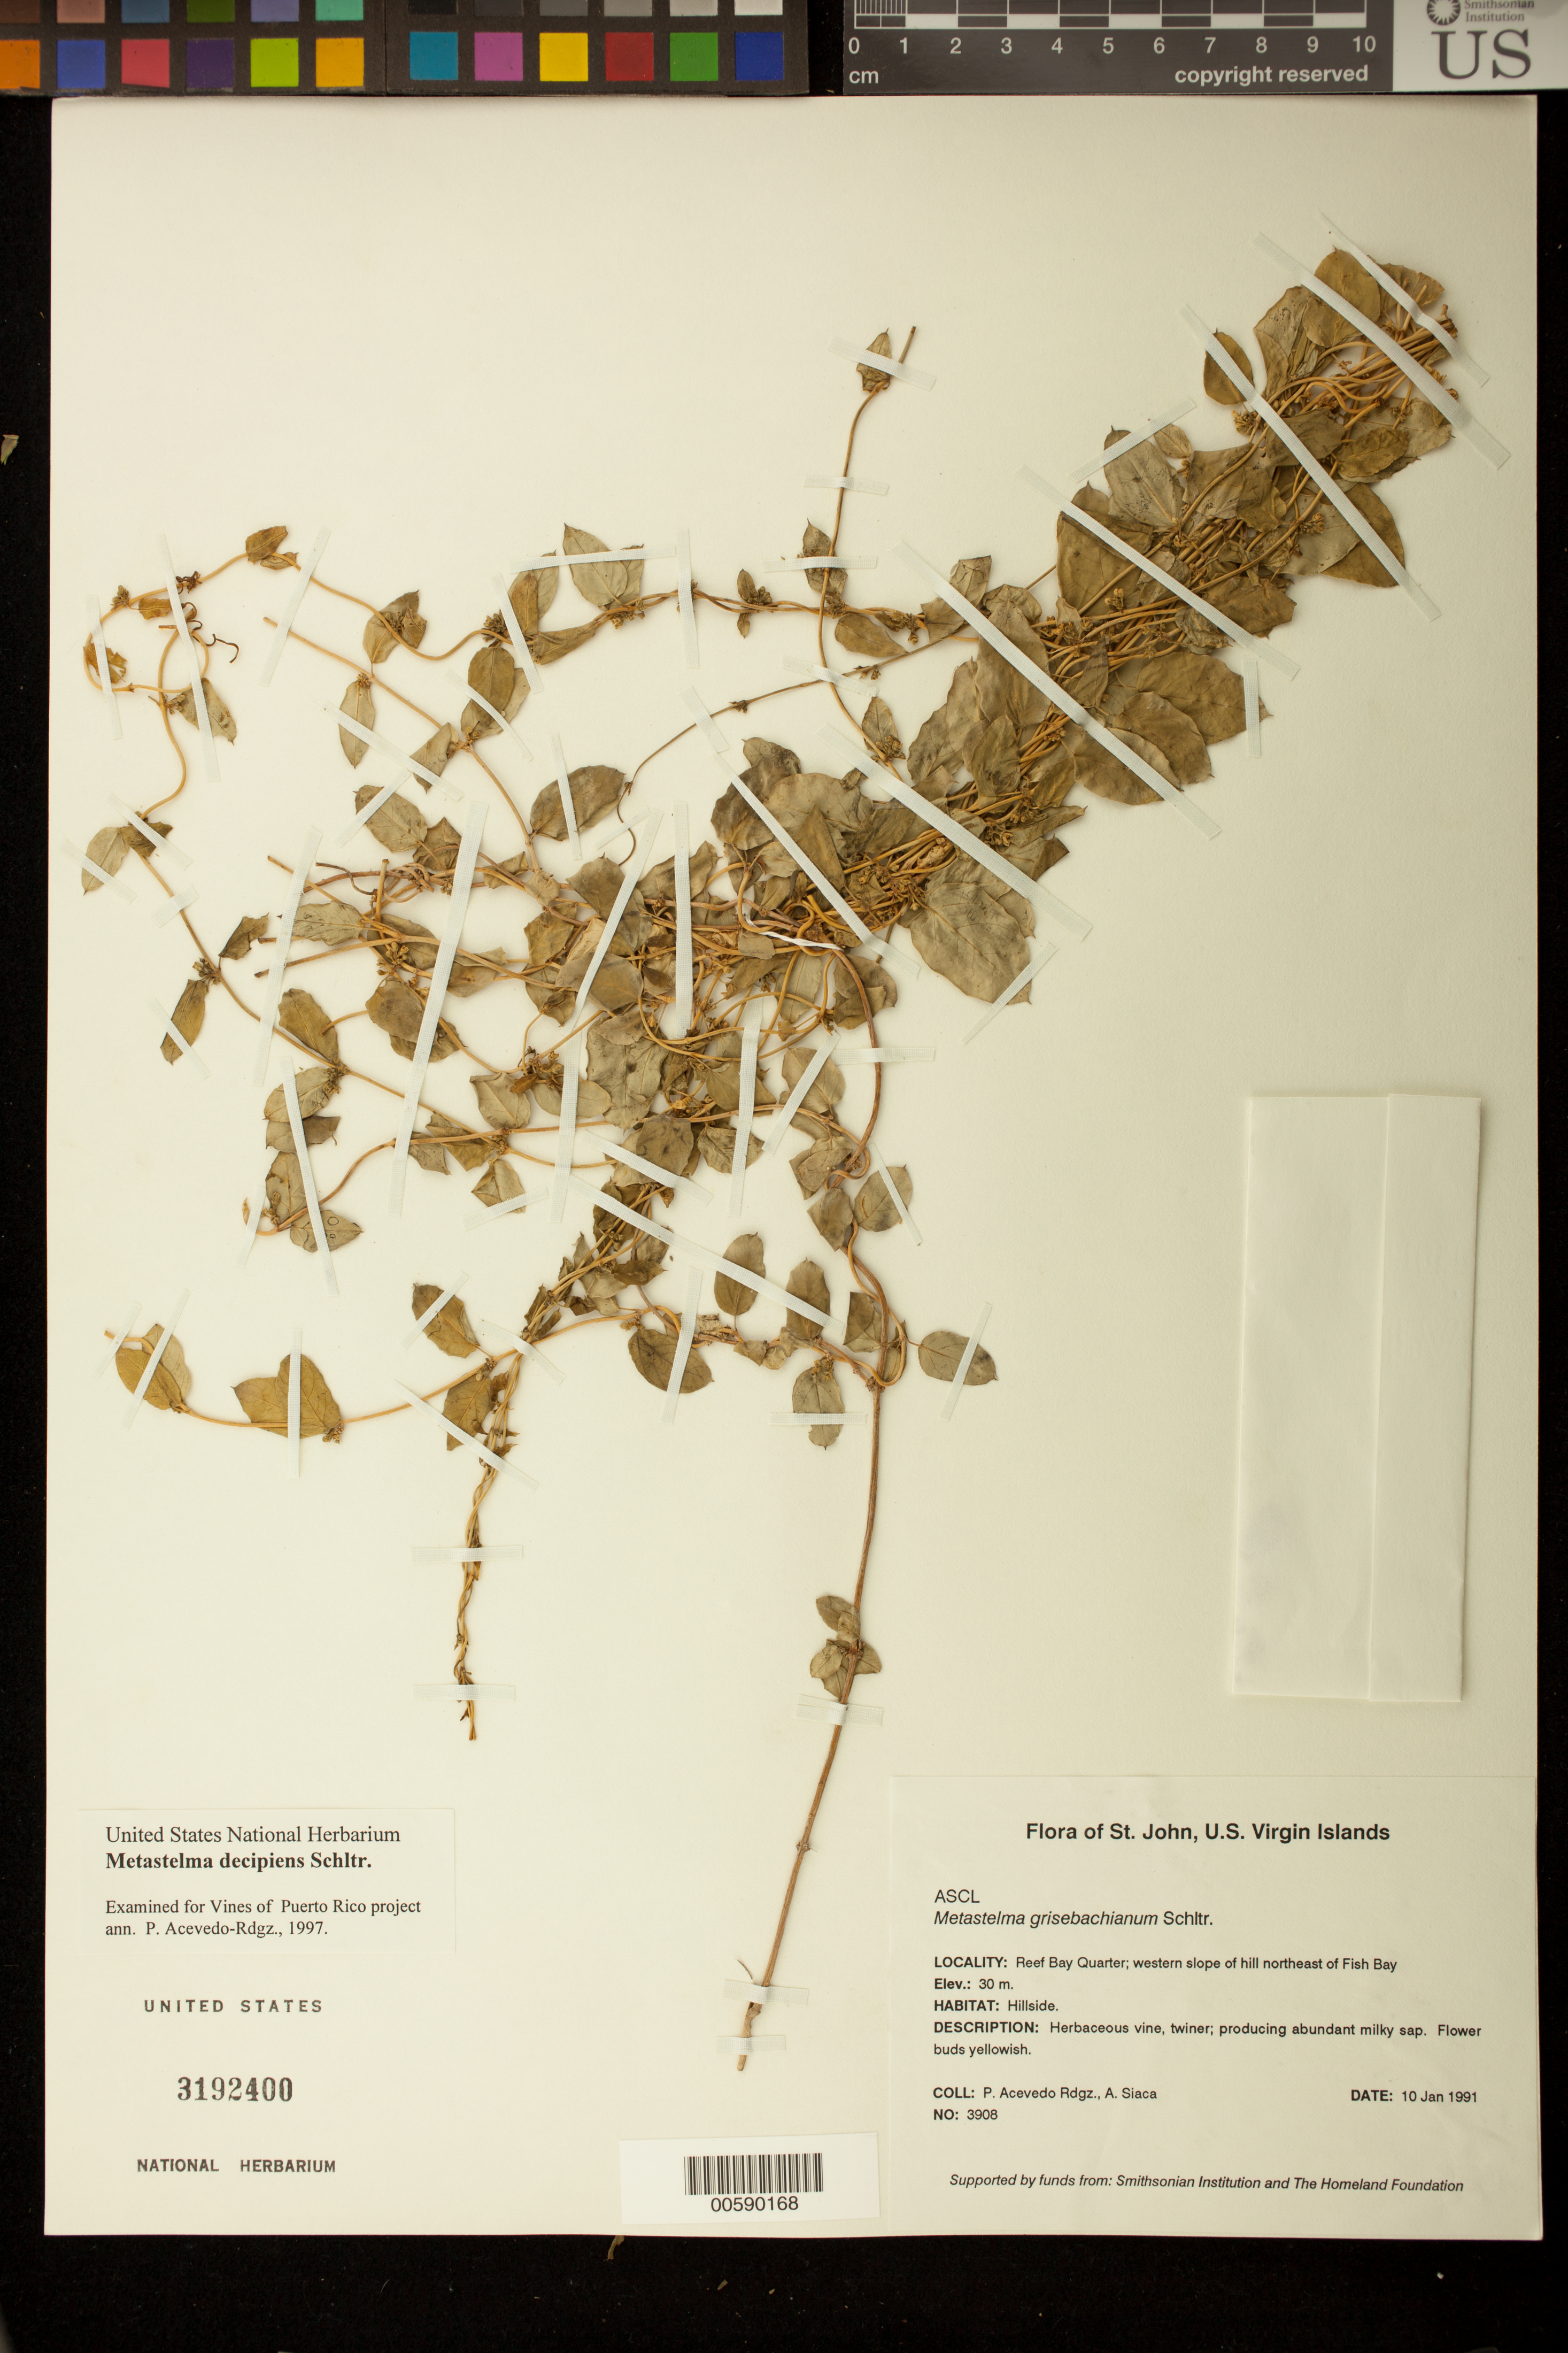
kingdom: Plantae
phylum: Tracheophyta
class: Magnoliopsida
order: Gentianales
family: Apocynaceae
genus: Metastelma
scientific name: Metastelma decipiens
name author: Schltr.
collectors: P. Acevedo-Rodr. & A. Siaca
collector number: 3908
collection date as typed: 10 Jan 1991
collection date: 1991-01-10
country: U.S. Virgin Islands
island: St. John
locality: Reef Bay Quarter; western slope of hill northeast of Fish Bay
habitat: Hillside.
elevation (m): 30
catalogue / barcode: US 3192400